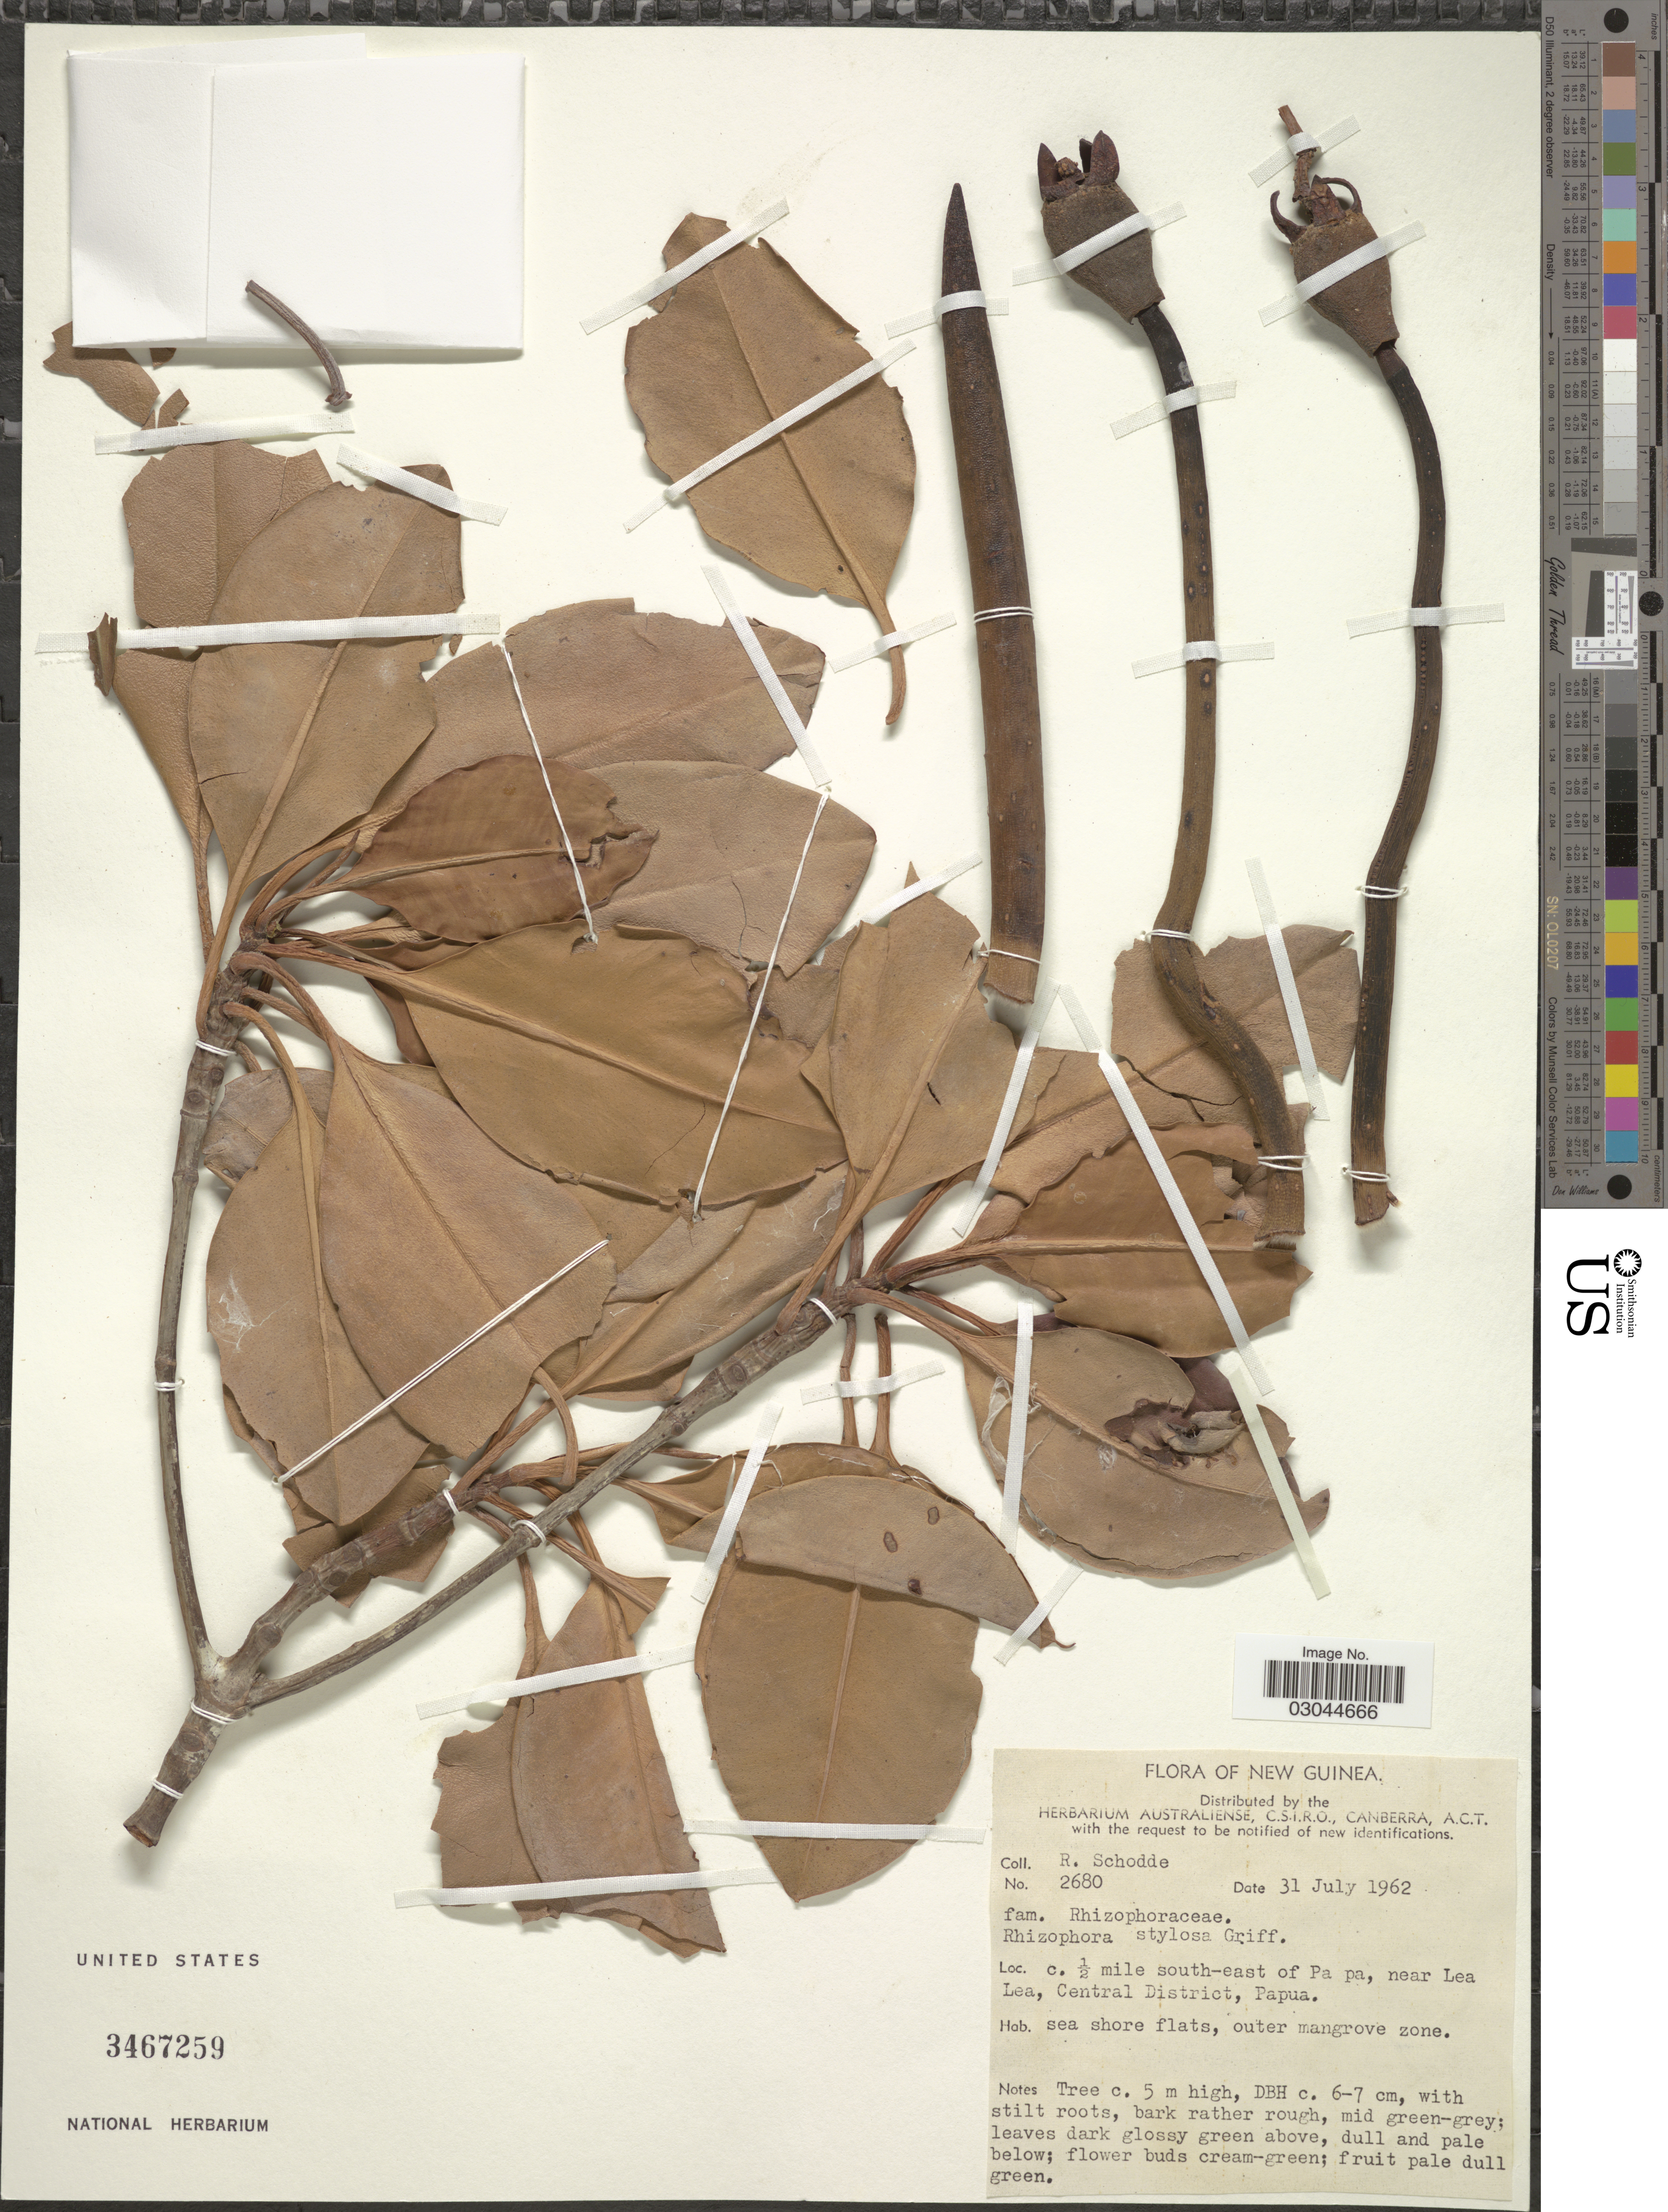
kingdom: Plantae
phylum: Tracheophyta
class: Magnoliopsida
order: Malpighiales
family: Rhizophoraceae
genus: Rhizophora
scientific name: Rhizophora stylosa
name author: Griff.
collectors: R. Schodde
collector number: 2680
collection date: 1962-07-31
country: Papua New Guinea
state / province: Central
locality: New Guinea. c. ½ mile south-east of Pa pa, near Lea Lea, Central Disitrict, Papua, sea shore flats, outer mangrove zone.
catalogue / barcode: US 3467259